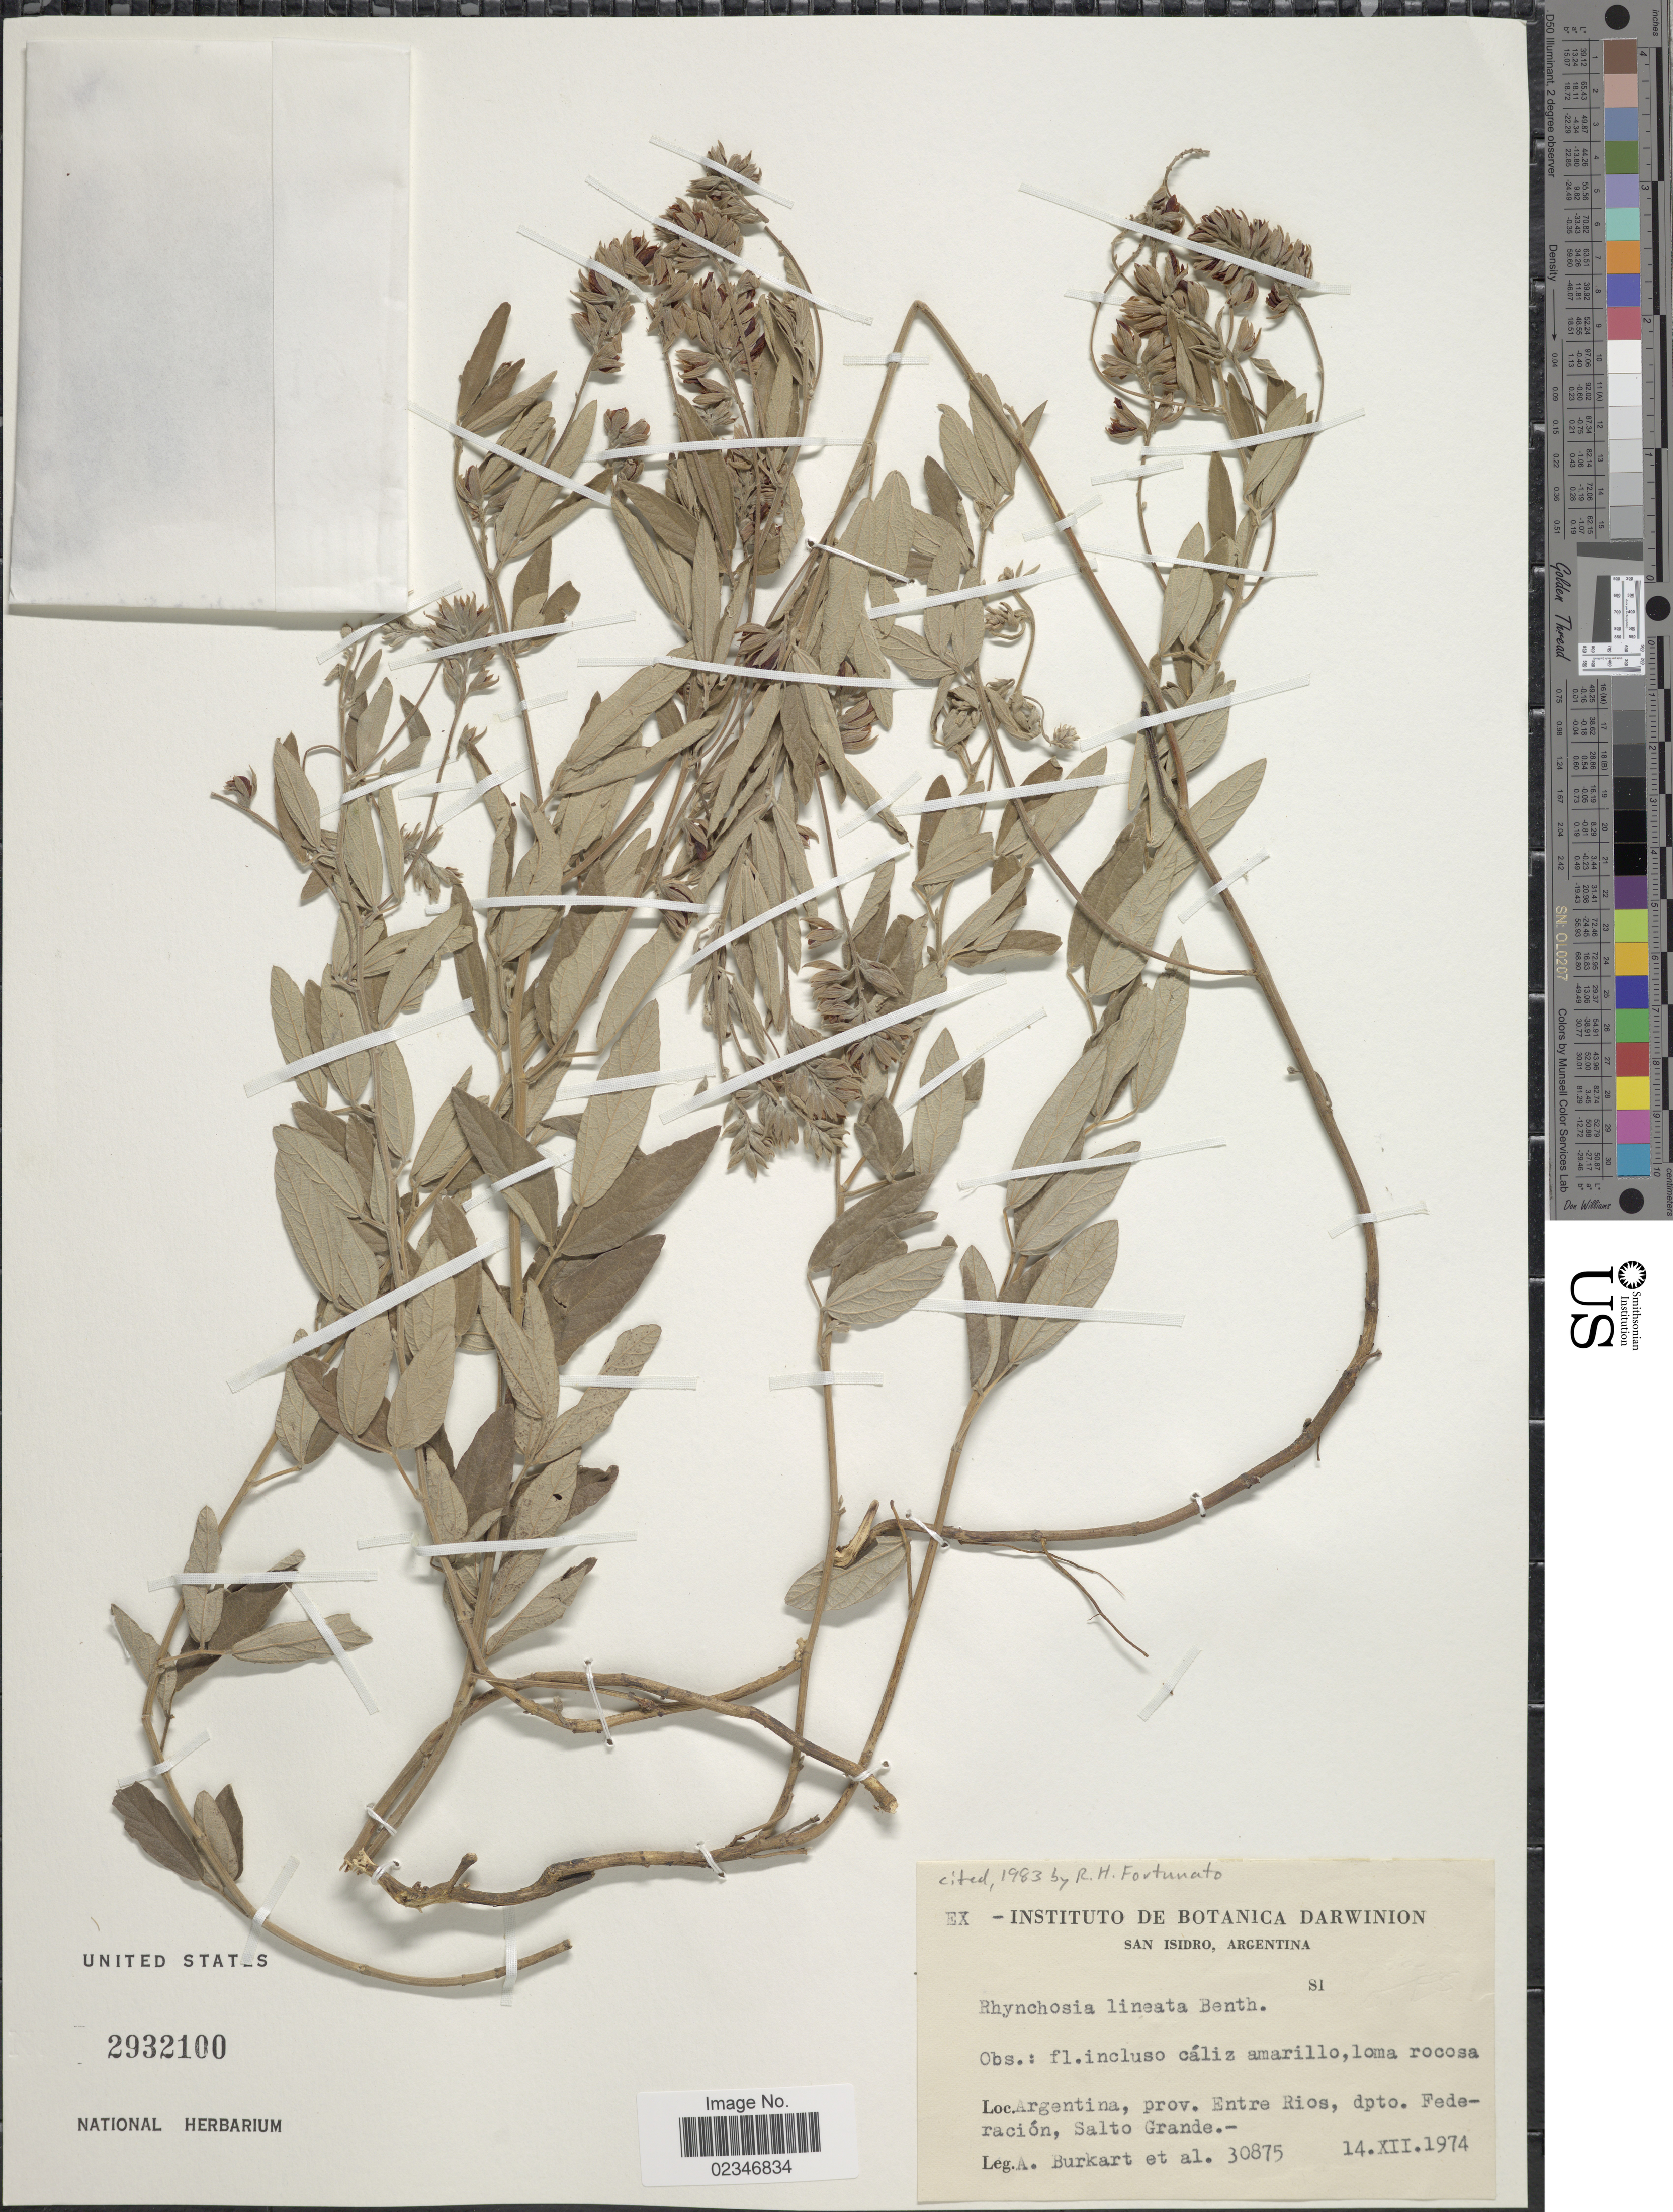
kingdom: Plantae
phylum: Tracheophyta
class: Magnoliopsida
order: Fabales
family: Fabaceae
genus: Rhynchosia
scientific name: Rhynchosia lineata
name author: Benth.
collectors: A. E. Burkart & et al.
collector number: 30875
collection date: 1974-12-14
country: Argentina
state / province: Entre Rios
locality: San Isidro, Argentina, Prov. Entre Rios, dpto. Federacion, Salto Grande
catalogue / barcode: US 2932100